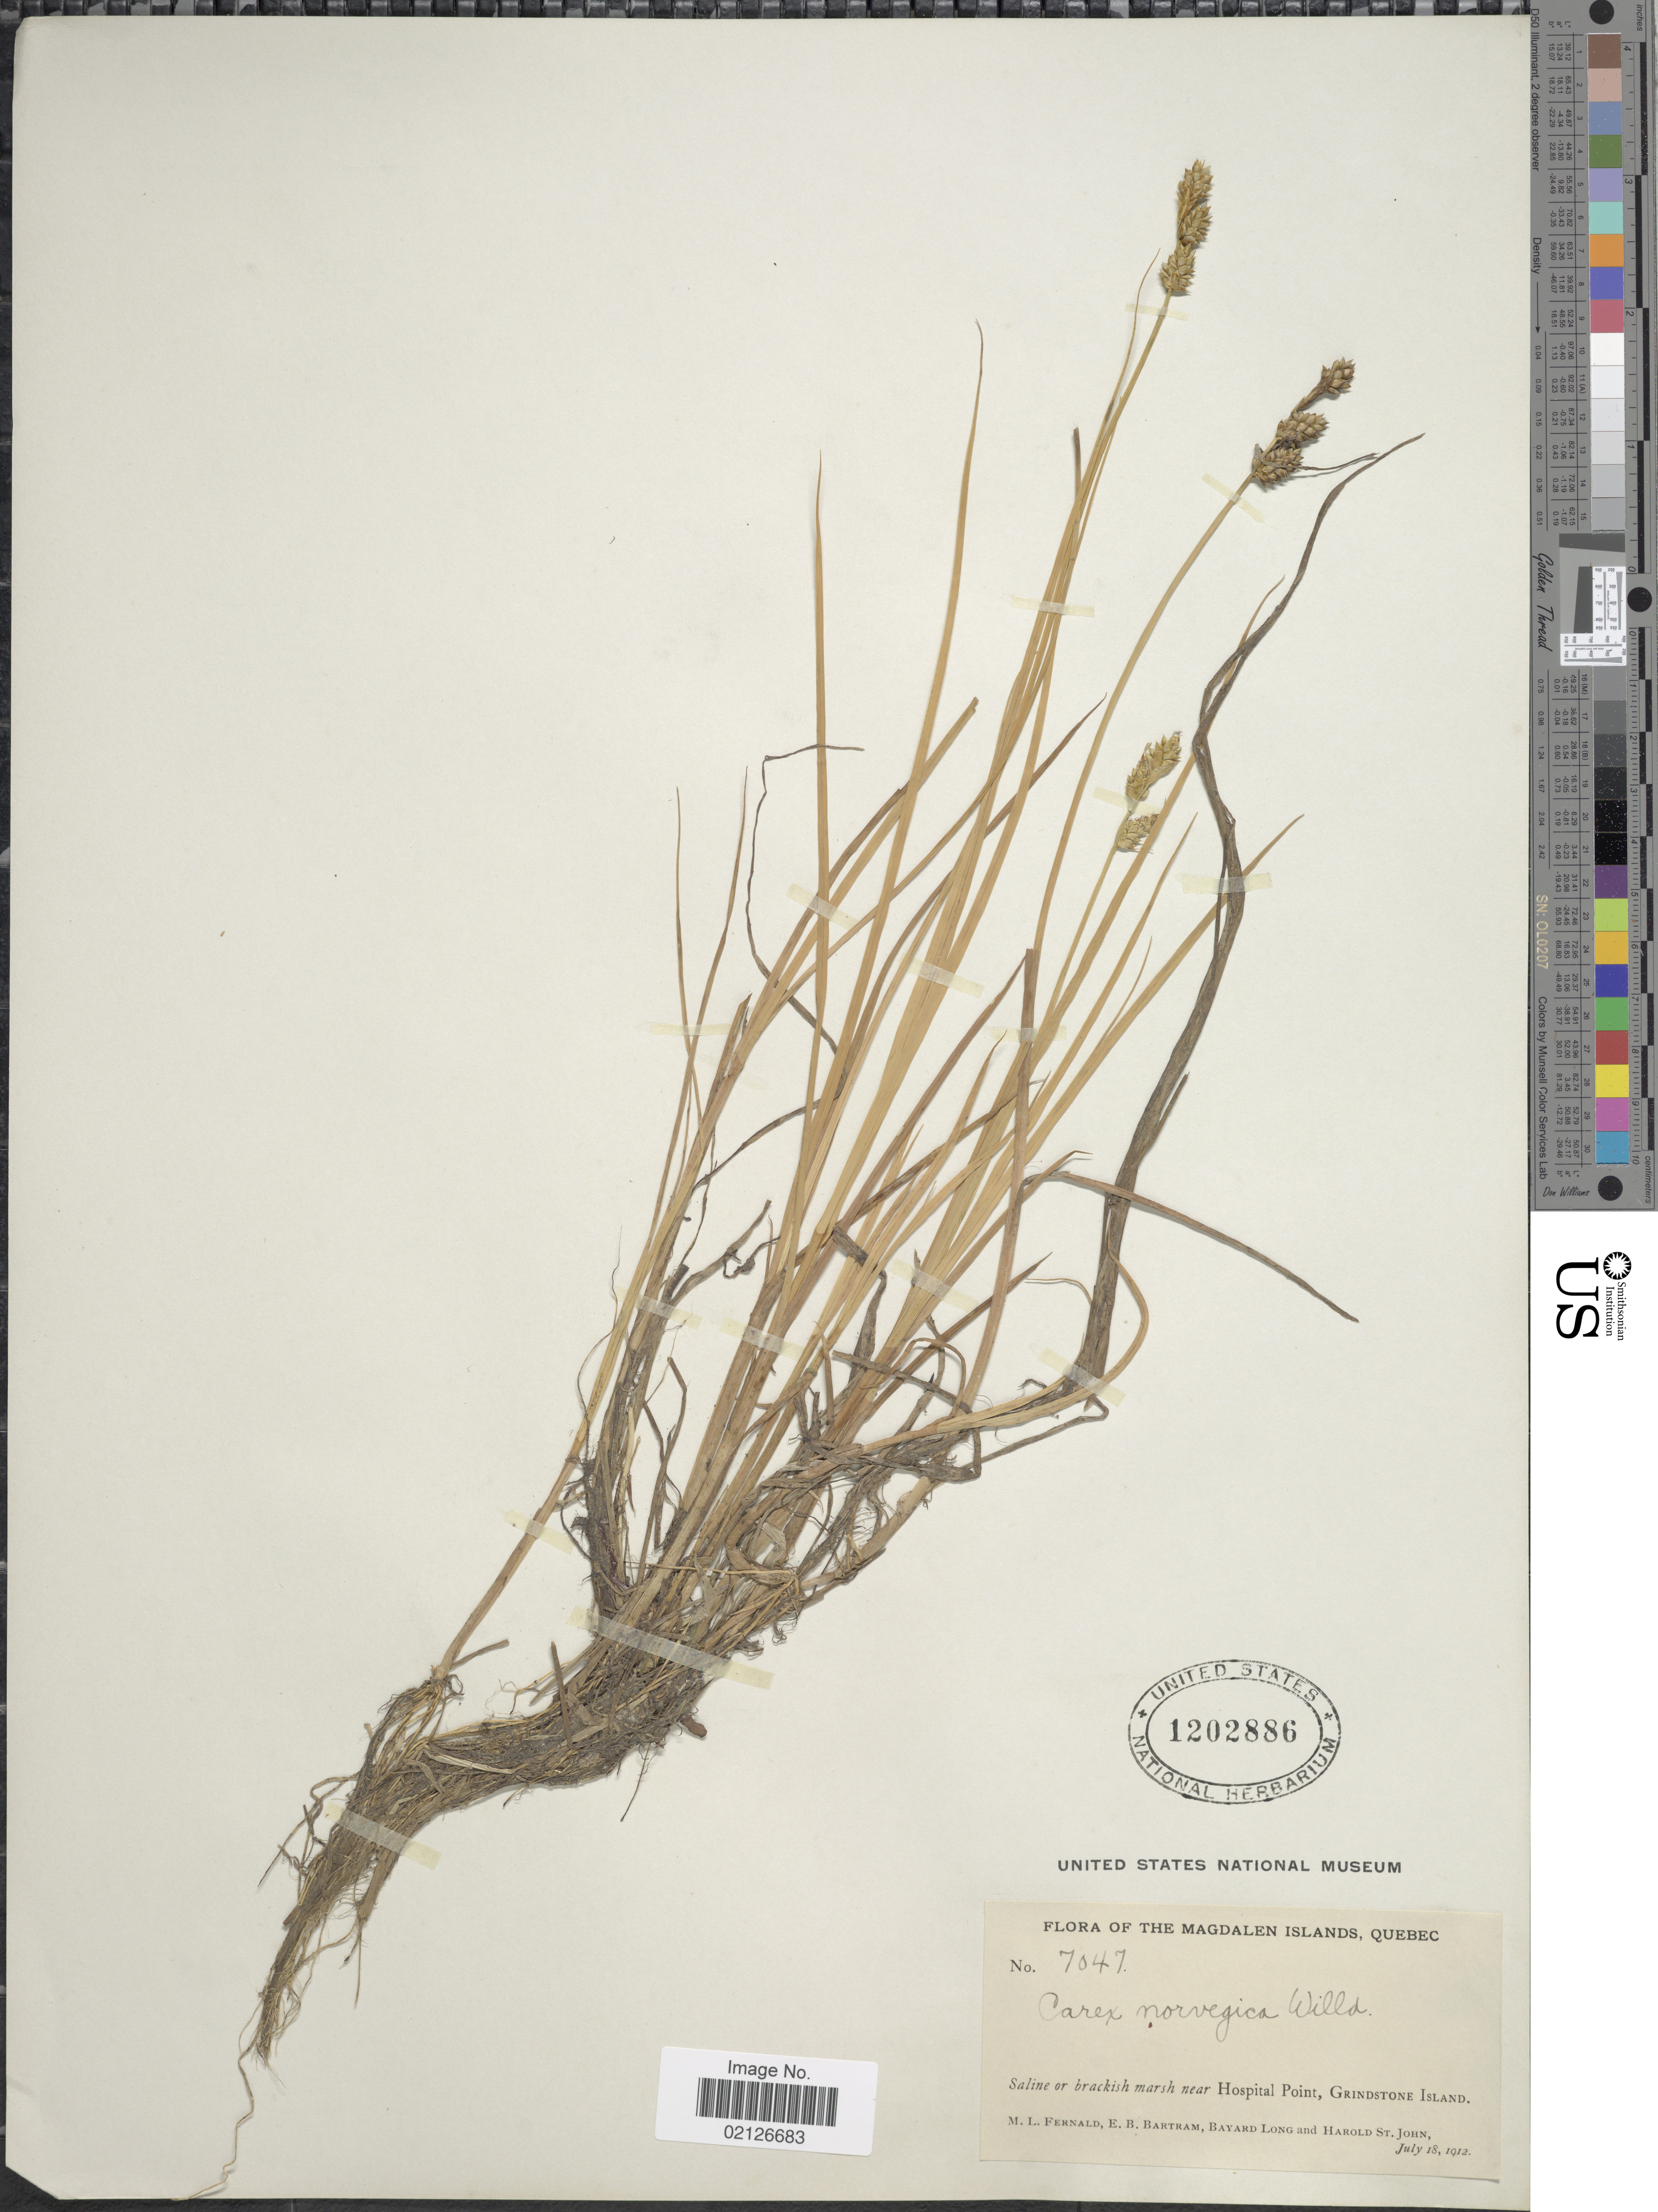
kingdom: Plantae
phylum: Tracheophyta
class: Liliopsida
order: Poales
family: Cyperaceae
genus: Carex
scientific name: Carex norvegica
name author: Retz.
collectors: M. L. Fernald, B. Long & H. St. John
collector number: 7047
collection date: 1912-07-18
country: Canada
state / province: Quebec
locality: Magdalen Islands, Saline or brackish marsh near Hospital Point, Grindstone Island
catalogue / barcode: US 1202886